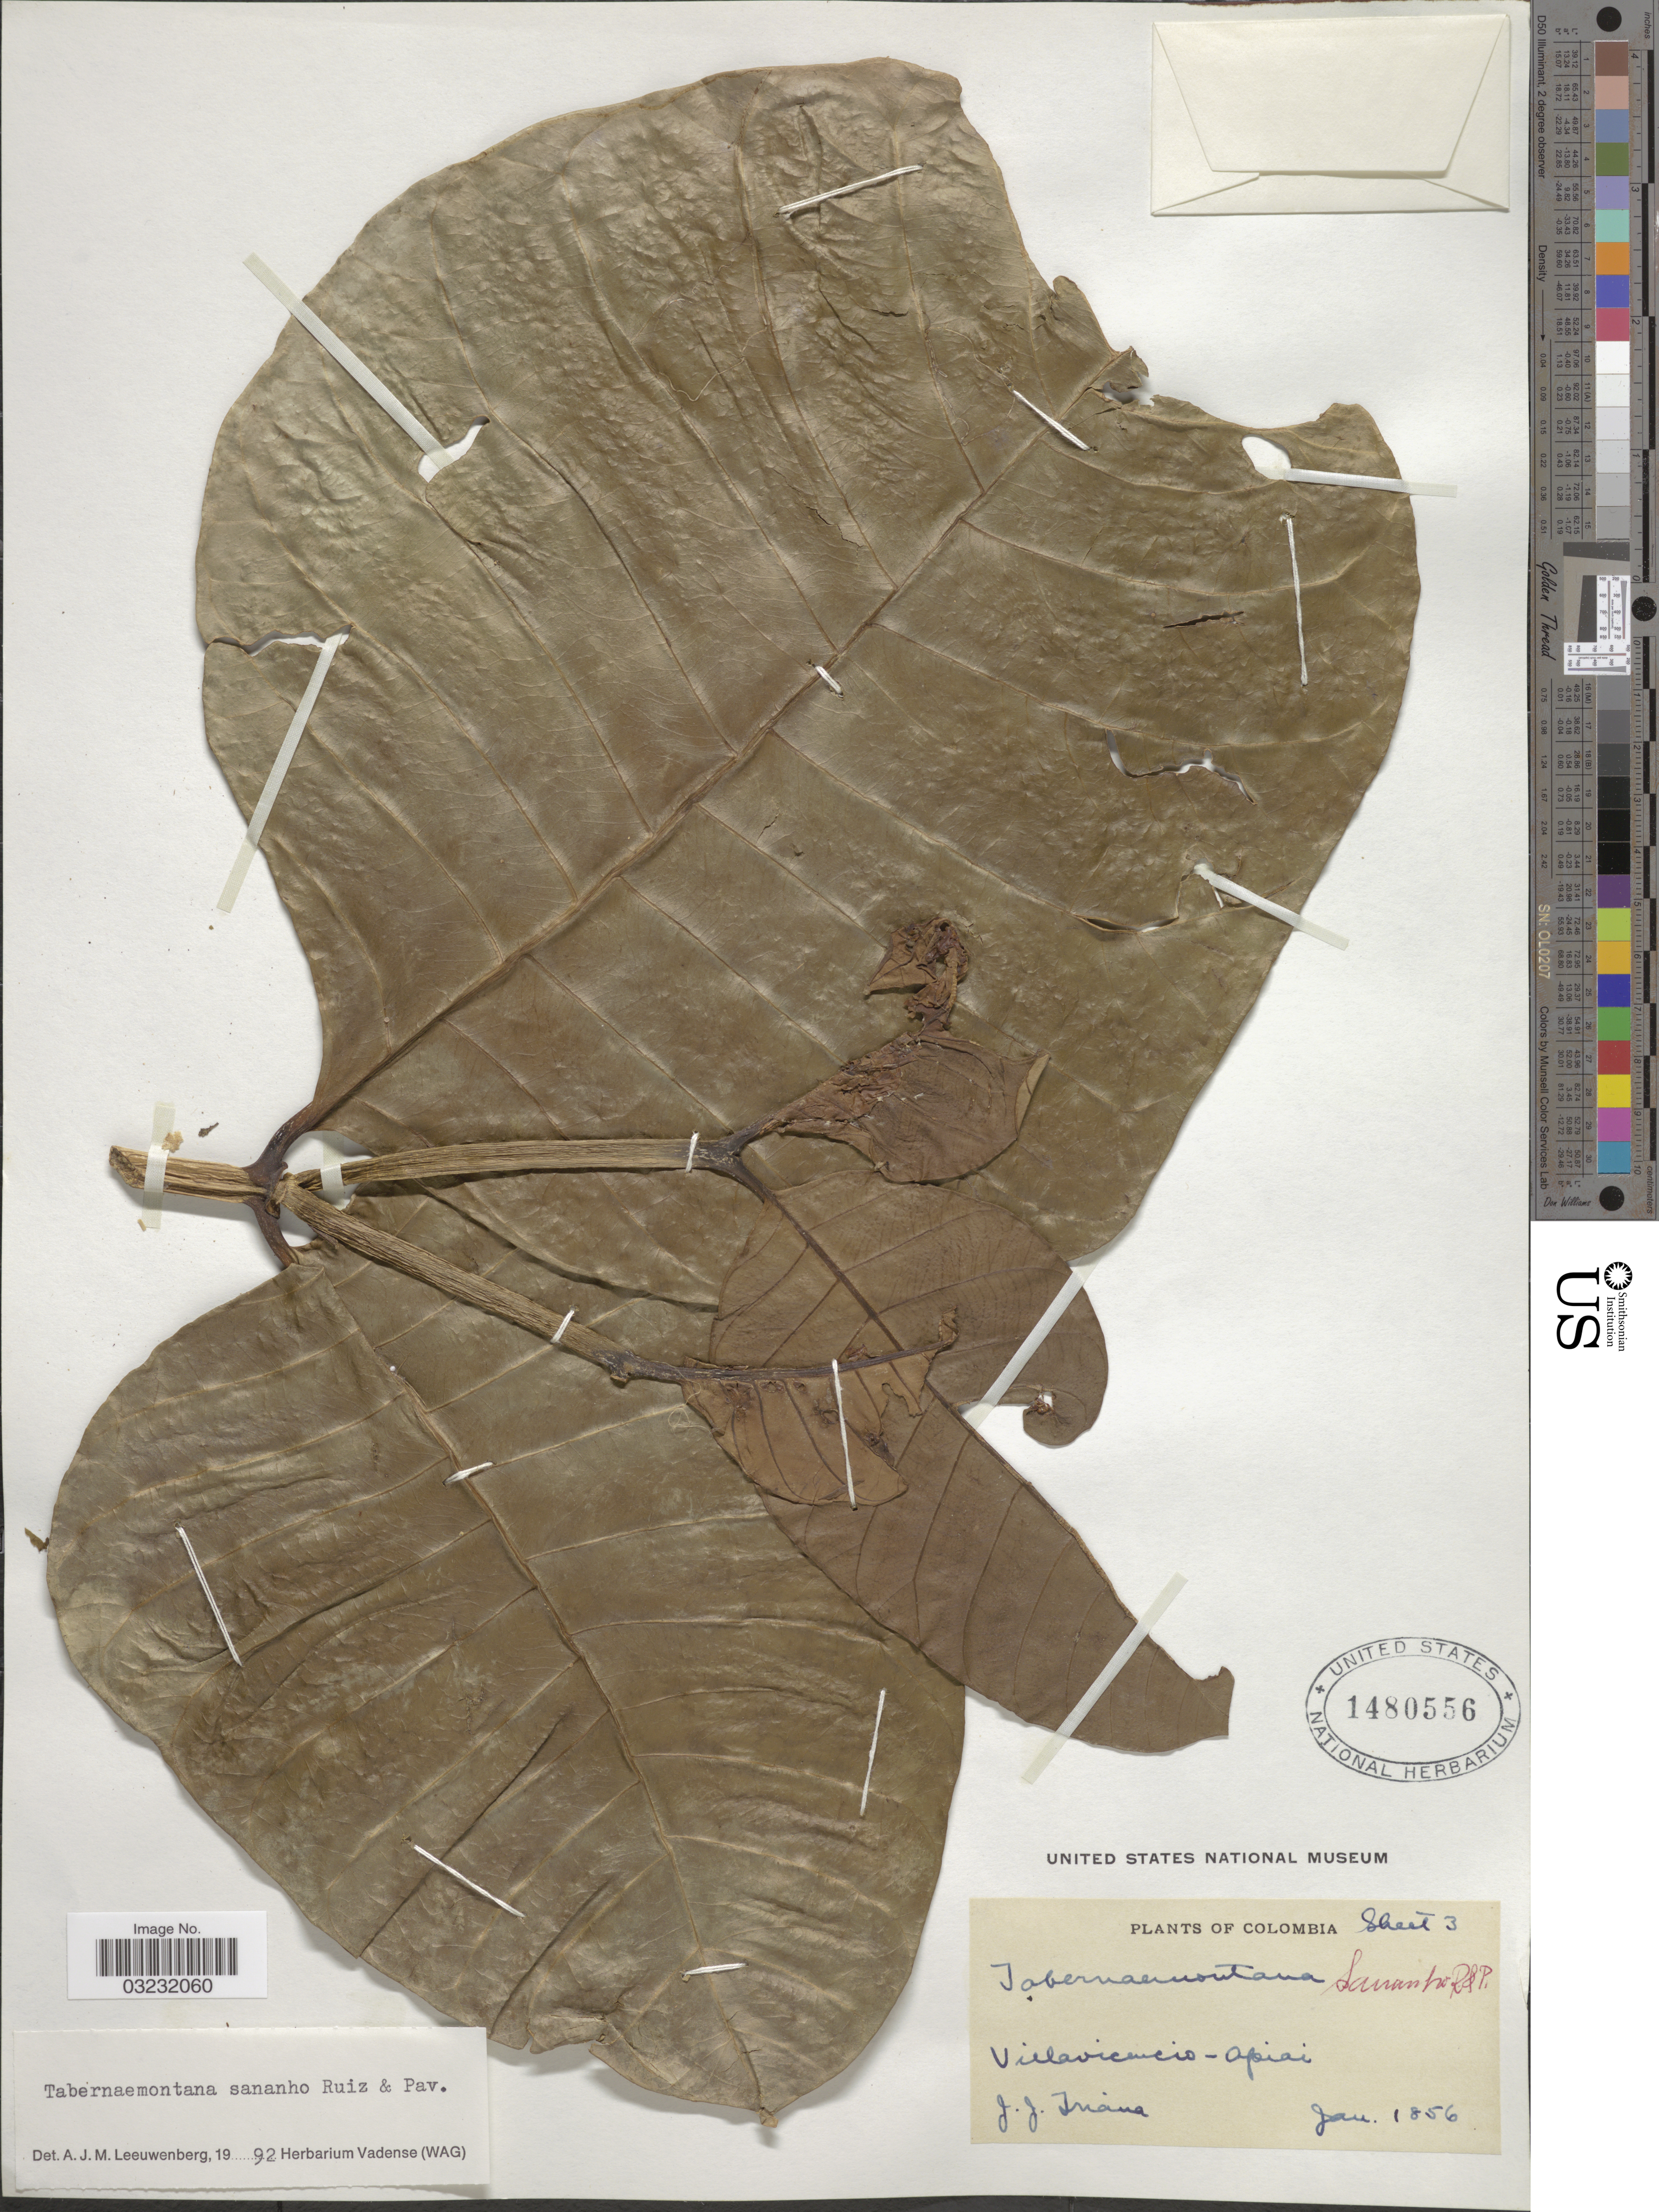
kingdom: Plantae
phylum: Tracheophyta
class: Magnoliopsida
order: Gentianales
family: Apocynaceae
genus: Tabernaemontana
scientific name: Tabernaemontana sananho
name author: Ruiz & Pav.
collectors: J. J. Triana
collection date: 1856-01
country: Colombia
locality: Villavicencio-Apiai.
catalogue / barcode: US 1480556